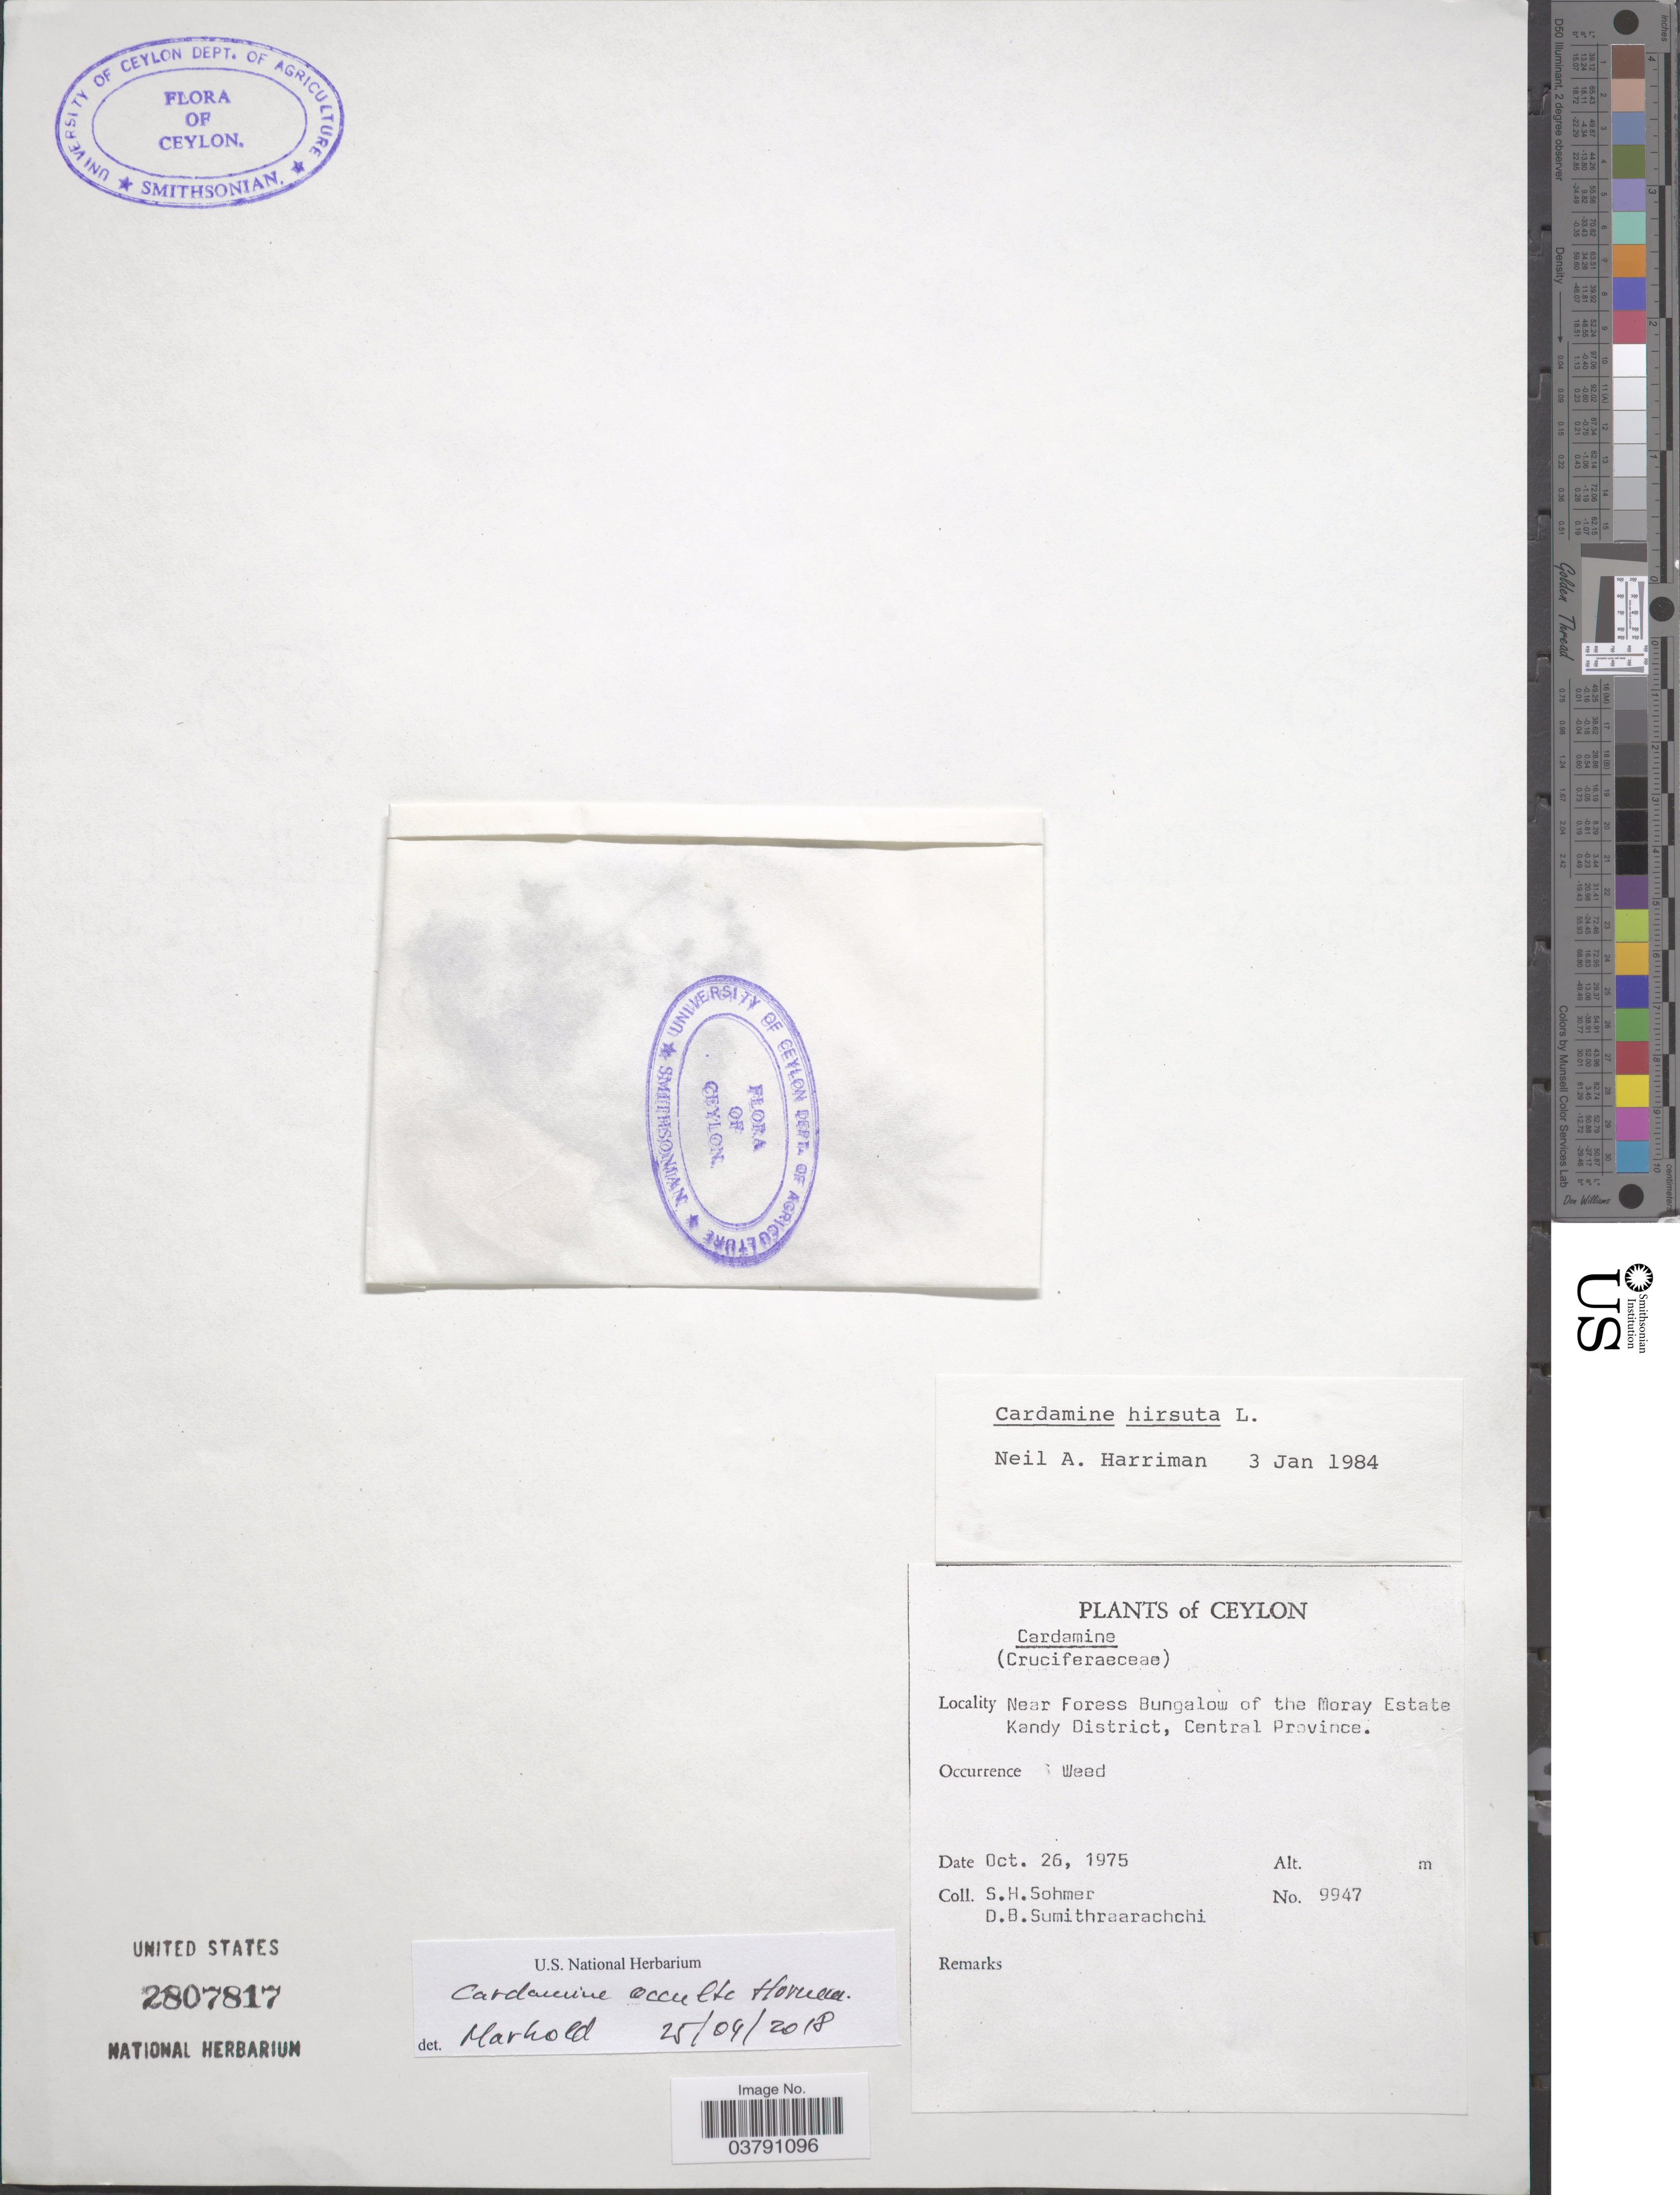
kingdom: Plantae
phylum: Tracheophyta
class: Magnoliopsida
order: Brassicales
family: Brassicaceae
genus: Cardamine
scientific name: Cardamine occulta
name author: Hornem.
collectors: S. H. Sohmer & D. B. Sumithraarachchi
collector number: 9947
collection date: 1975-10-26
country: Sri Lanka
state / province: Central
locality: Ceylon. Near Foress Bungalow of the Moray Estate. Kandy District.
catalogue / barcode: US 2807817